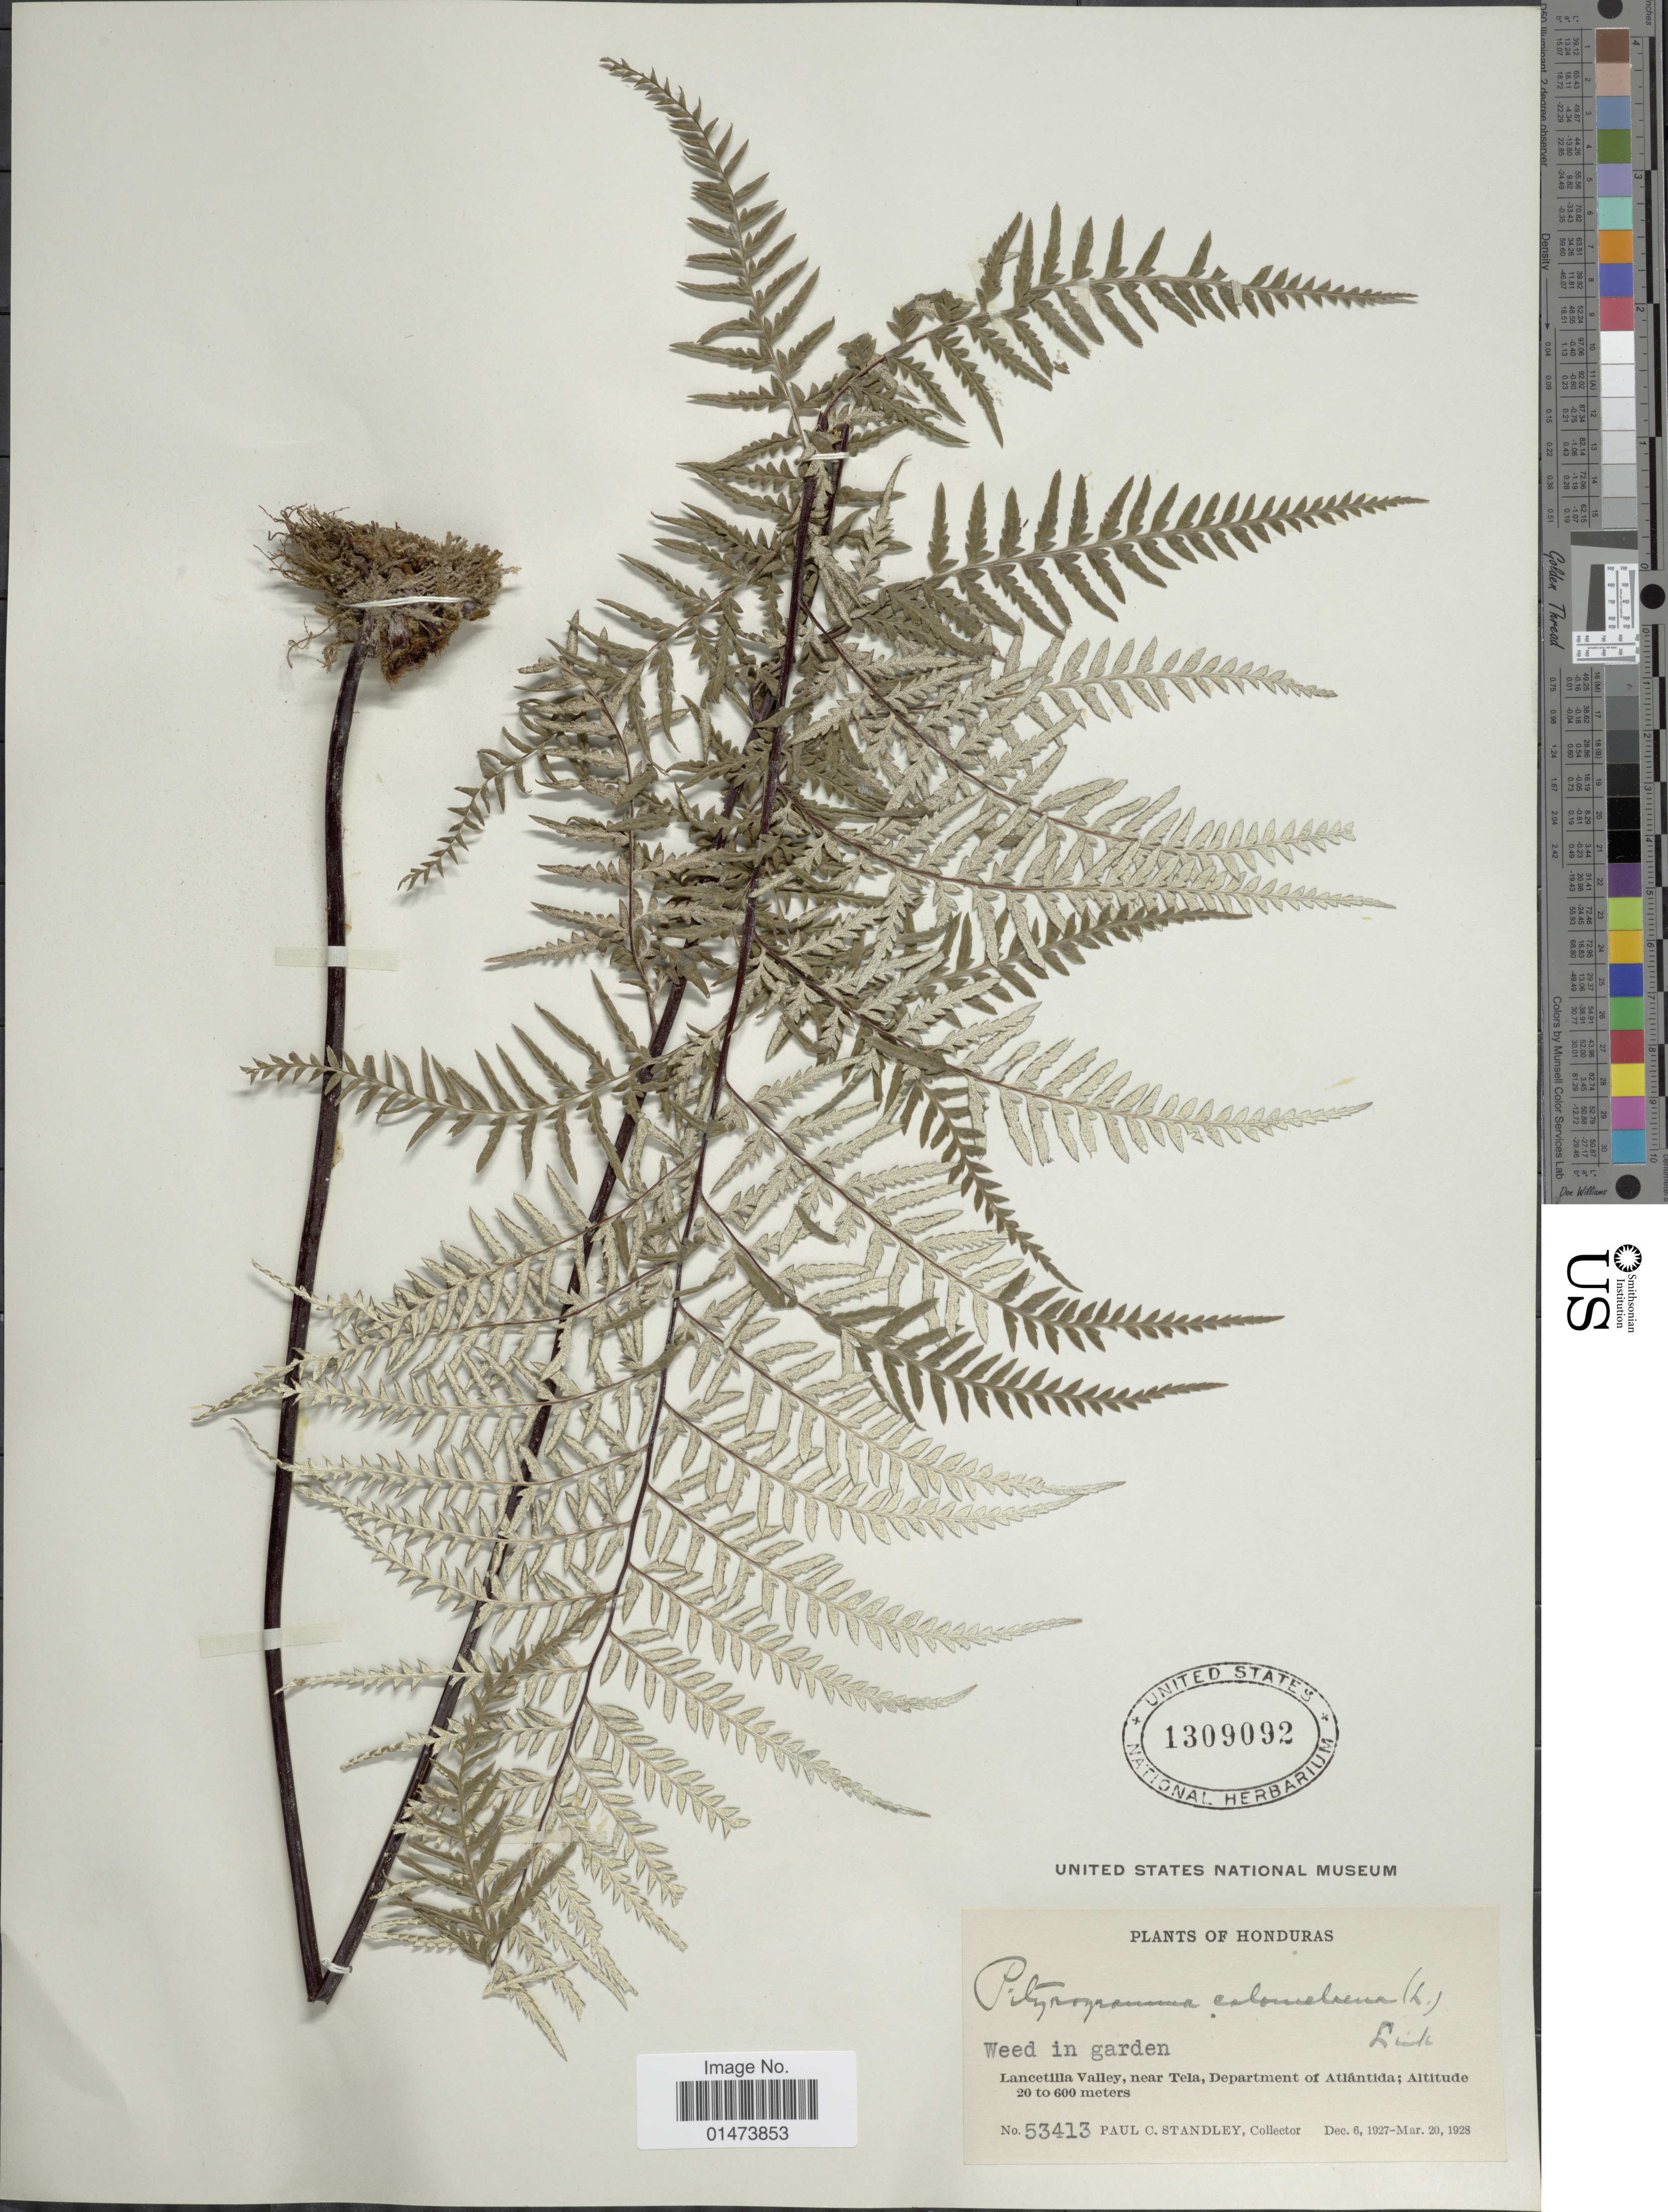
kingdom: Plantae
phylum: Tracheophyta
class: Polypodiopsida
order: Polypodiales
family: Pteridaceae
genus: Pityrogramma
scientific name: Pityrogramma calomelanos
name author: (L.) Link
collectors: P. C. Standley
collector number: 53413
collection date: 1927-12-06/1928-03-20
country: Honduras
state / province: Atlántida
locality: Lancetilla Valley, near Tela, Department of Atlantida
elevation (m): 20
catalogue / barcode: US 1309092